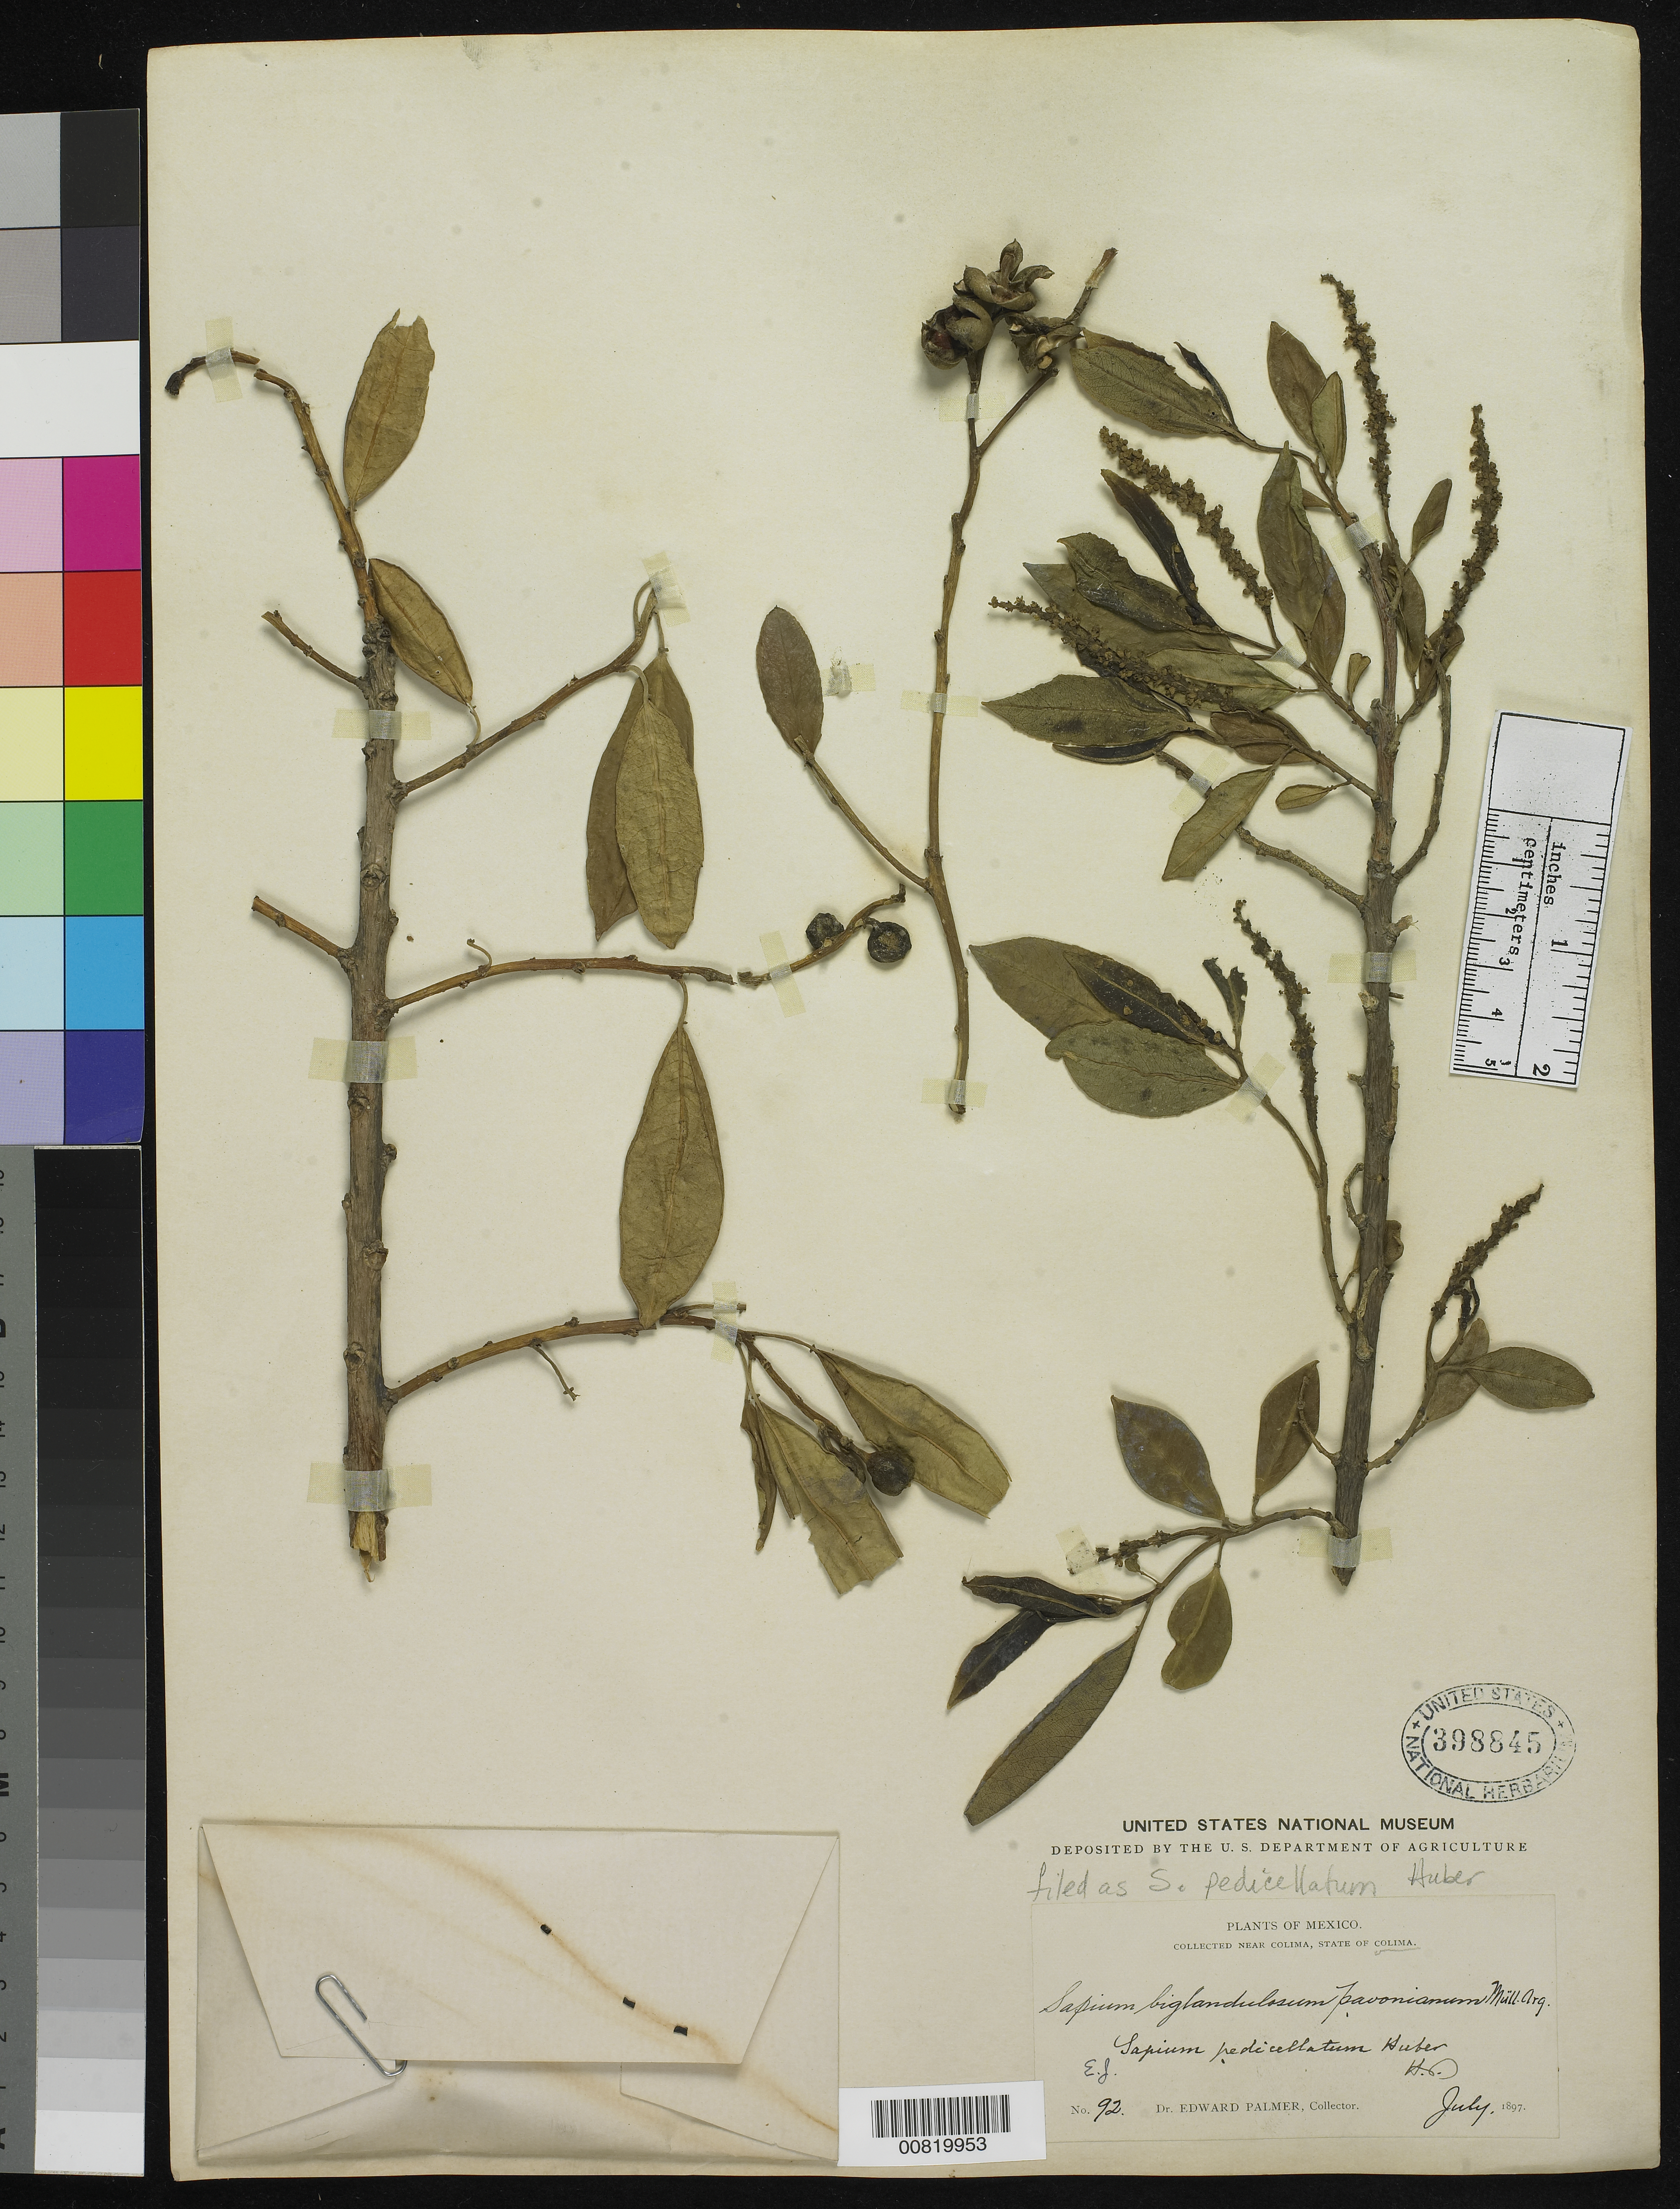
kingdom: Plantae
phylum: Tracheophyta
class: Magnoliopsida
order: Malpighiales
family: Euphorbiaceae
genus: Sapium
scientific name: Sapium pedicellatum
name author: Huber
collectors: E. Palmer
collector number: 92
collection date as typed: Jul 1897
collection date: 1897-07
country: Mexico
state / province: Colima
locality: Near Colima, Colima.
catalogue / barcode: US 398845